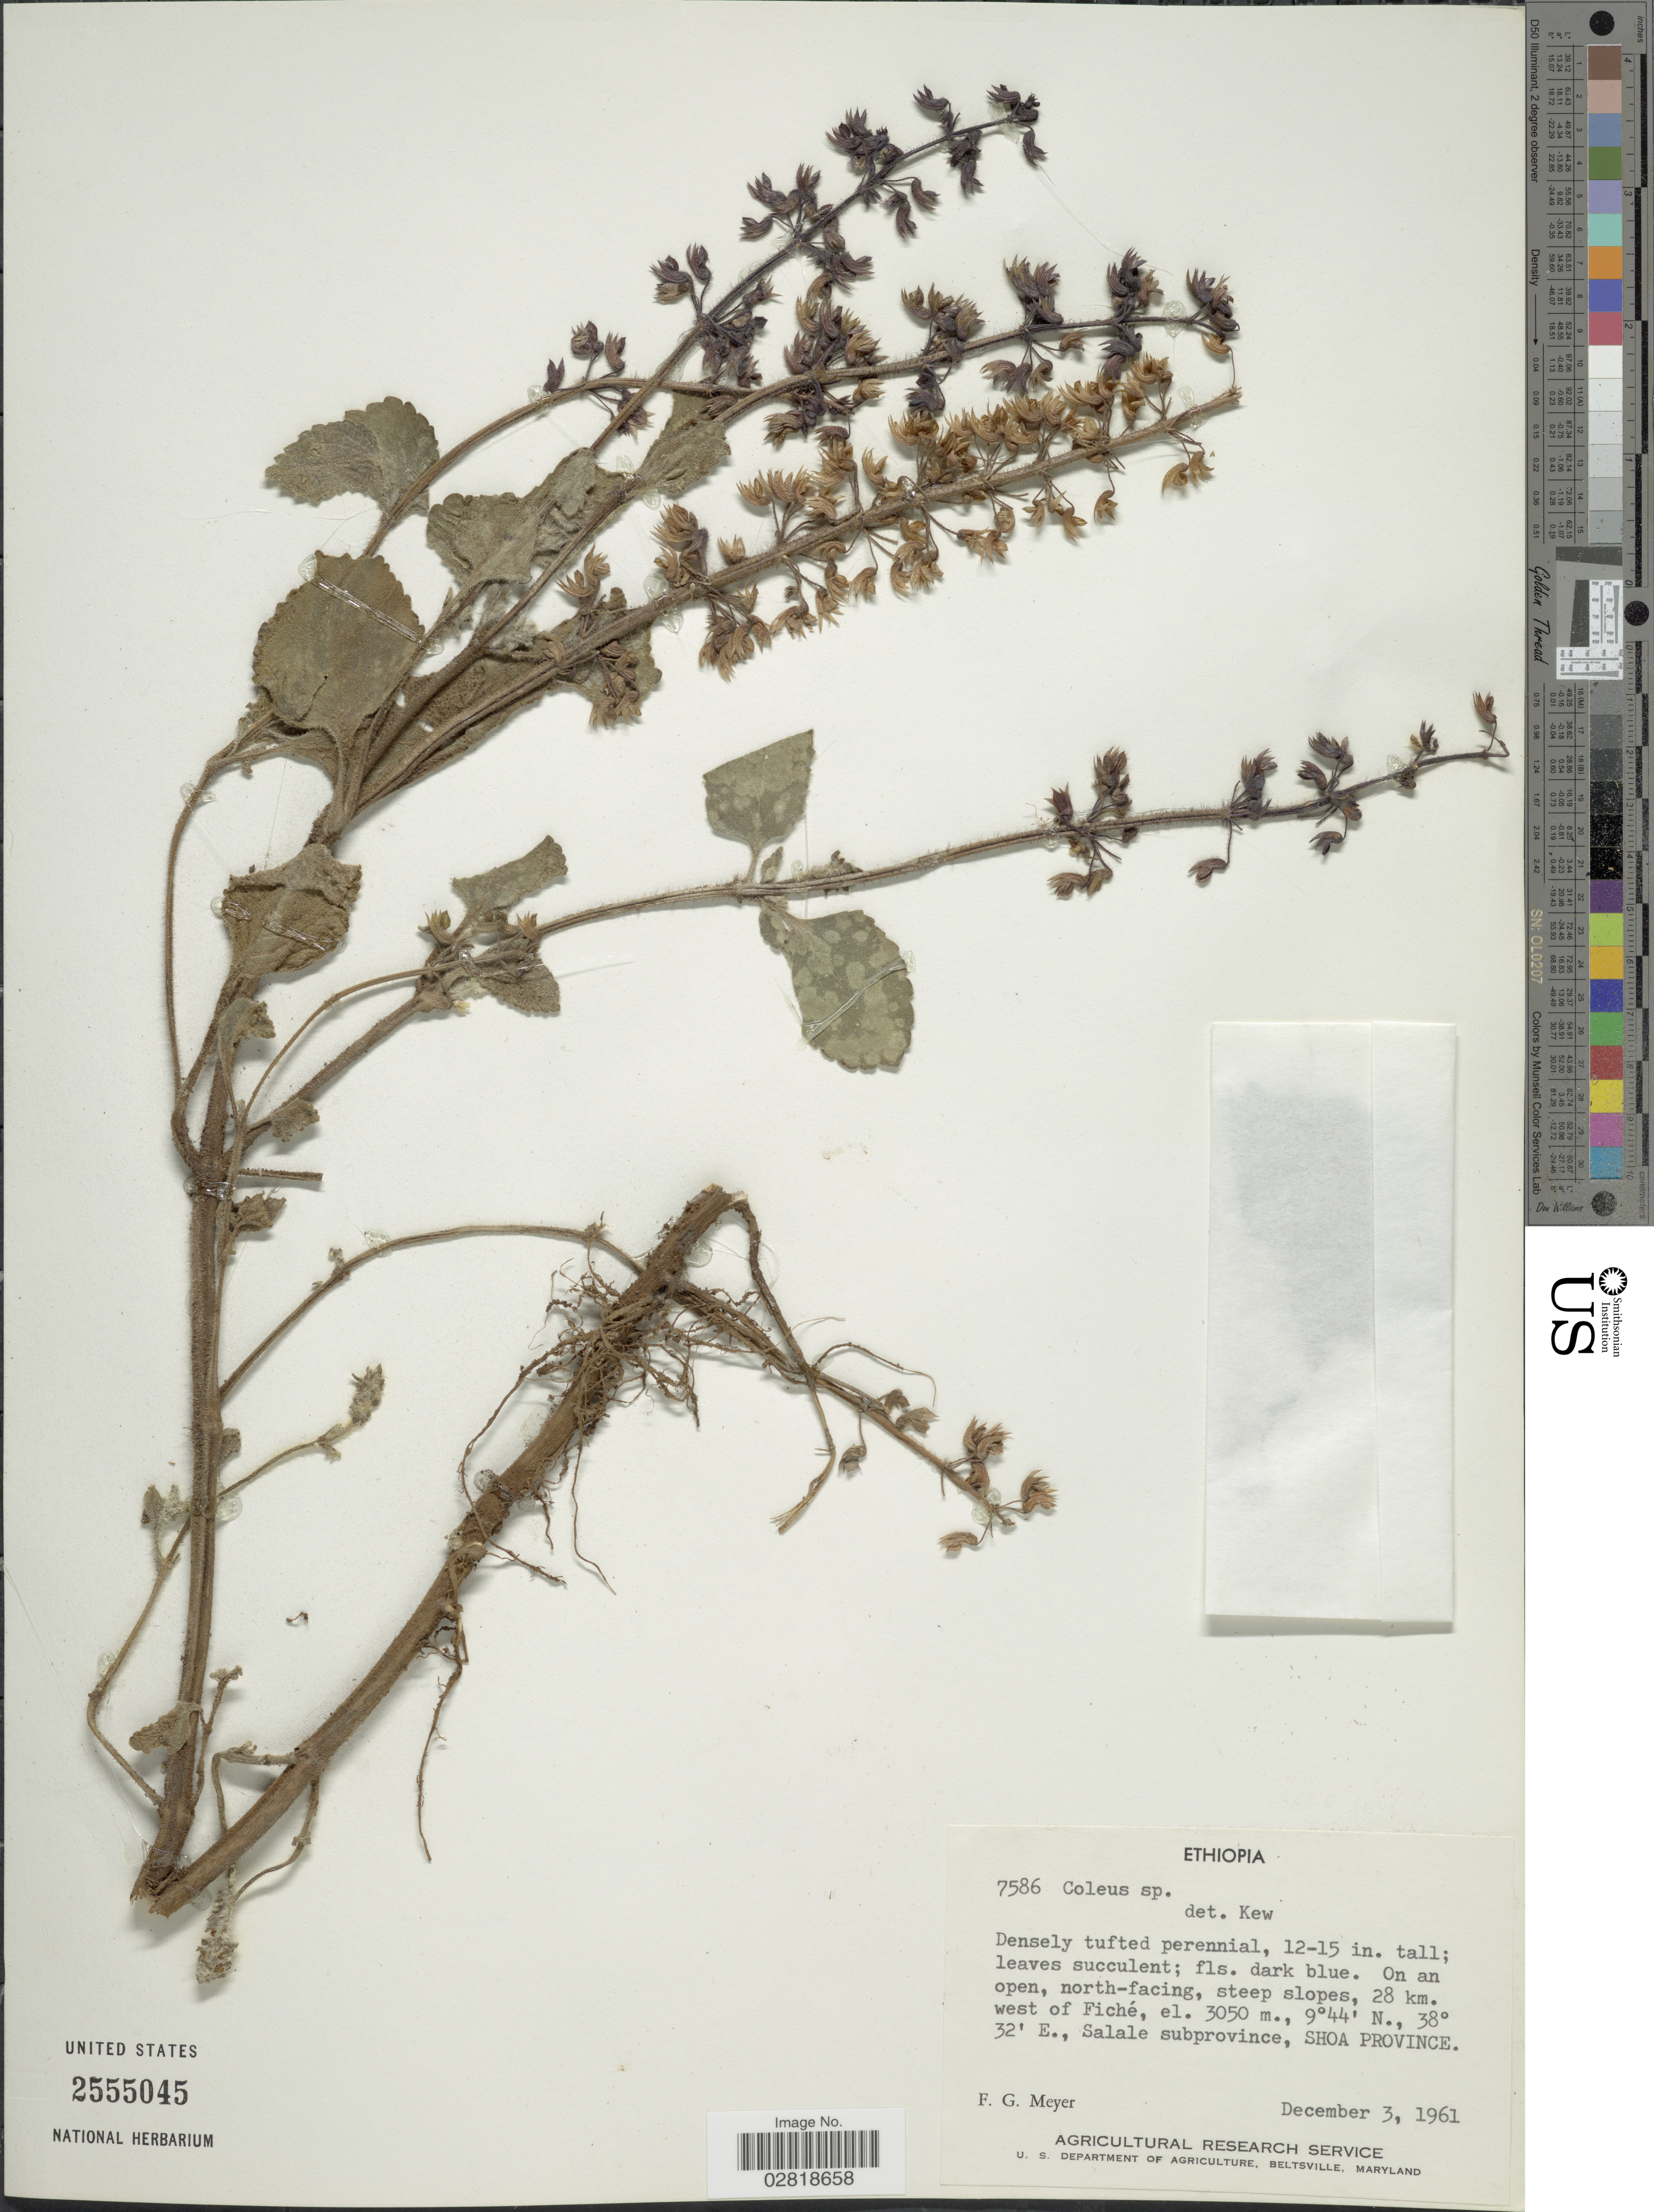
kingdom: Plantae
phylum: Tracheophyta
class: Magnoliopsida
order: Lamiales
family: Lamiaceae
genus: Plectranthus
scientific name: Plectranthus sp.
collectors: F. G. Meyer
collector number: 7586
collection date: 1961-12-03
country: Ethiopia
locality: On an open, north-facing, steep slopes, 28 km. west of Fiché. Salale subprovince, Shoa Province.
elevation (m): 3050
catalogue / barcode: US 2555045